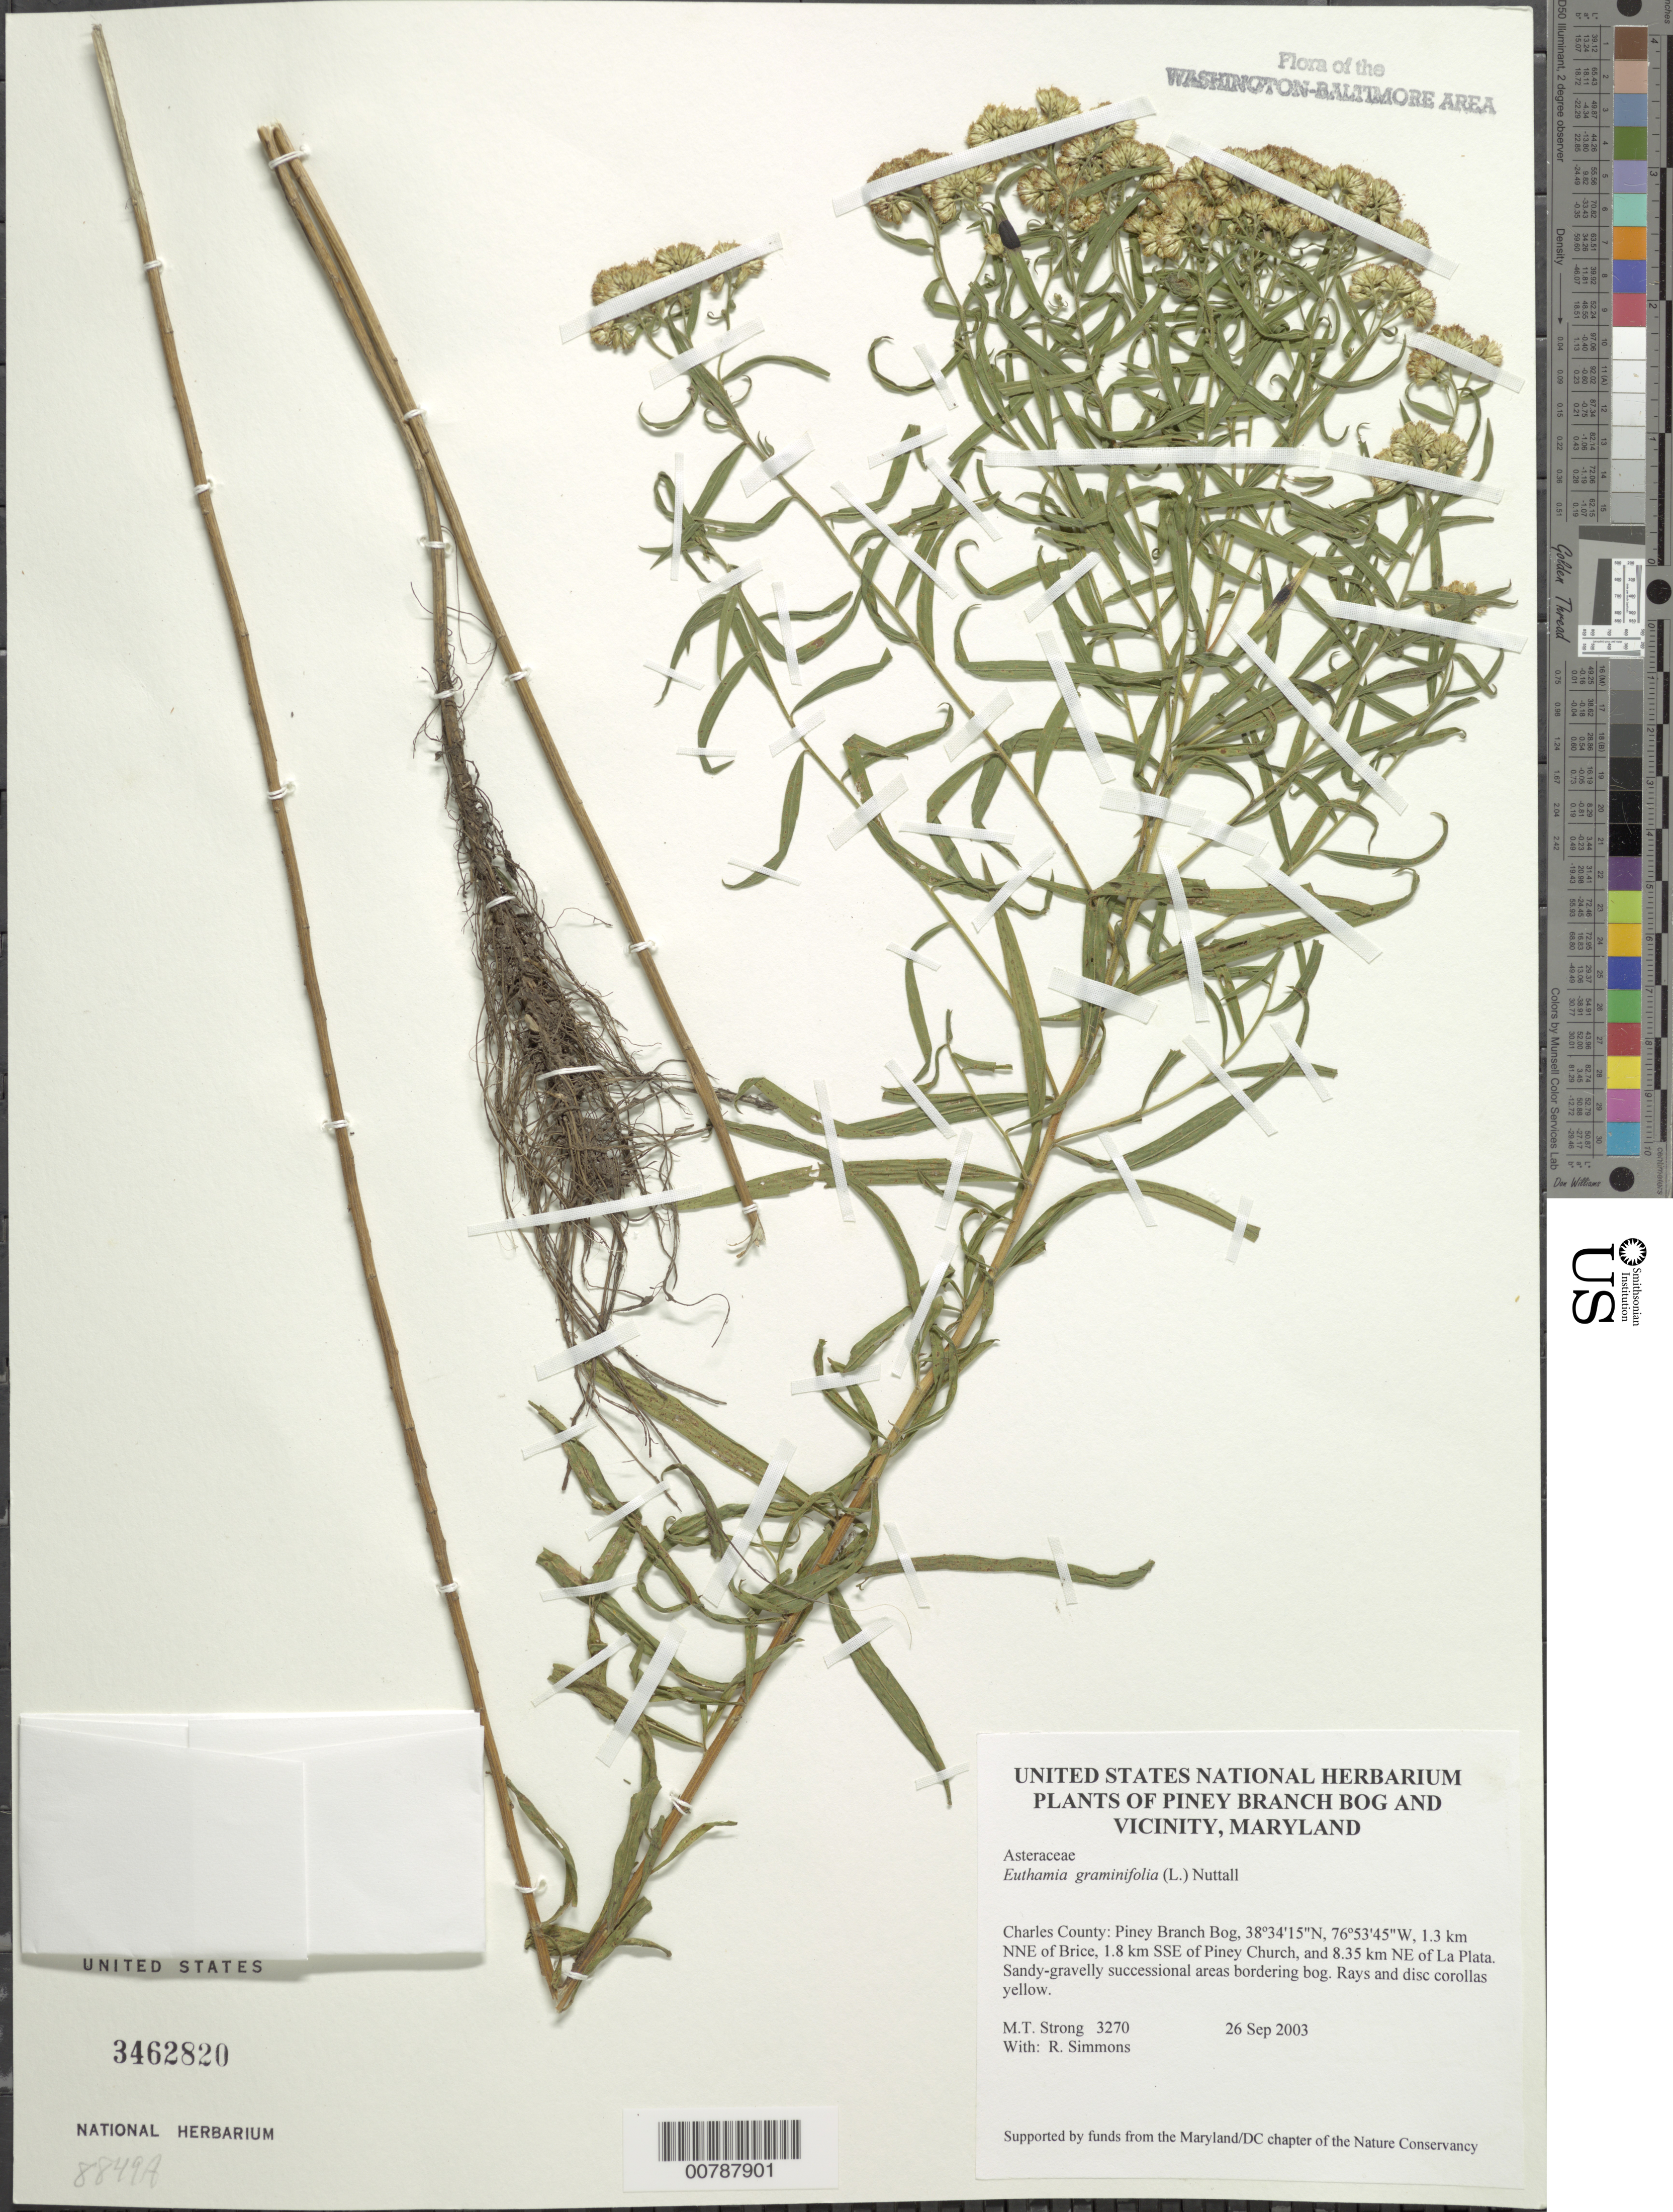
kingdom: Plantae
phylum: Tracheophyta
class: Magnoliopsida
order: Asterales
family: Asteraceae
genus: Euthamia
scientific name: Euthamia graminifolia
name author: (L.) Nutt.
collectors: M. T. Strong & R. H. Simmons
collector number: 3270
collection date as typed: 26 Sep 2003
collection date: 2003-09-26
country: United States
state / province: Maryland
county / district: Charles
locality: Piney Branch Bog, 1.3 km NNE of Brice, 1.8 km SSE of Piney Church, and 8.35 km NE of La Plata.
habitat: Sandy-gravelly successional areas bordering bog.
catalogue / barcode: US 3462820